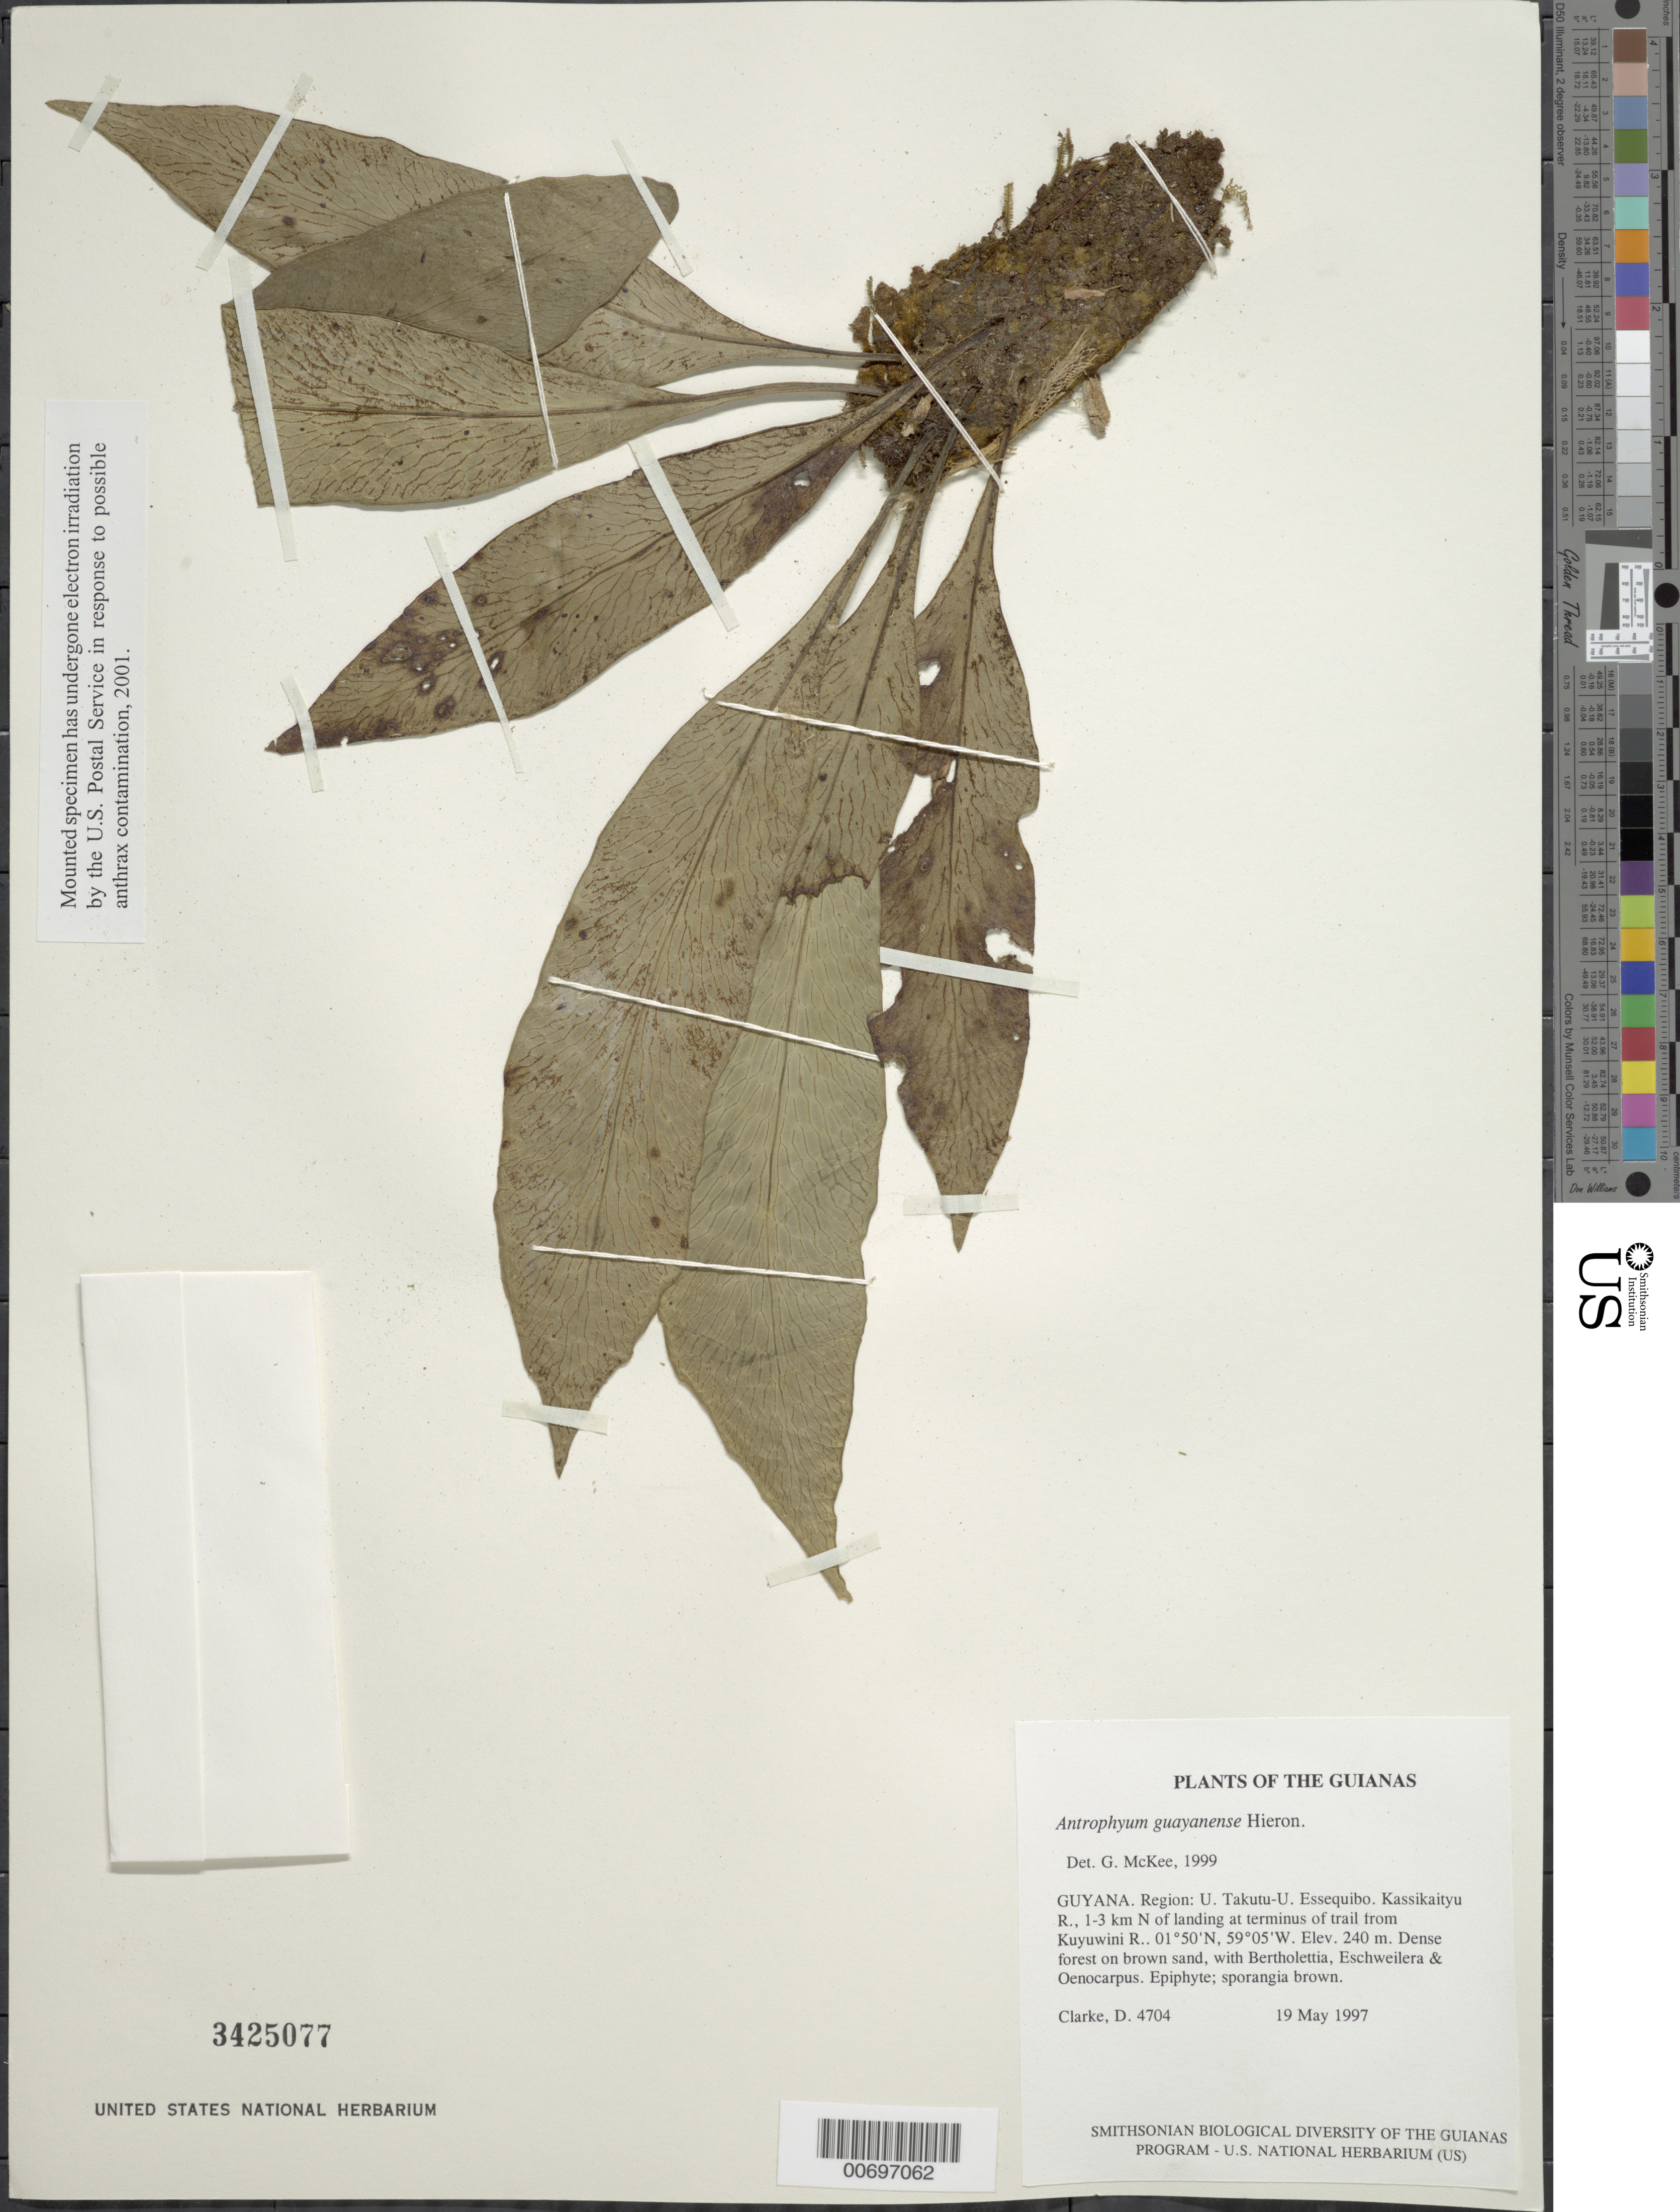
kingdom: Plantae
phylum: Tracheophyta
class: Polypodiopsida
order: Polypodiales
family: Pteridaceae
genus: Polytaenium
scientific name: Polytaenium guayanense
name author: (Hieron.) Alston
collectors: H. D. Clarke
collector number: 4704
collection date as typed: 19 May 1997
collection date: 1997-05-19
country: Guyana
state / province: U. Takutu-U. Essequibo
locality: Kassikaityu R., 1-3 km N of landing at terminus of trail from Kuyuwini R.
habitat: Dense forest on brown sand, with Bertholettia, Eschweilera & Oenocarpus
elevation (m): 240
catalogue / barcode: US 3425077